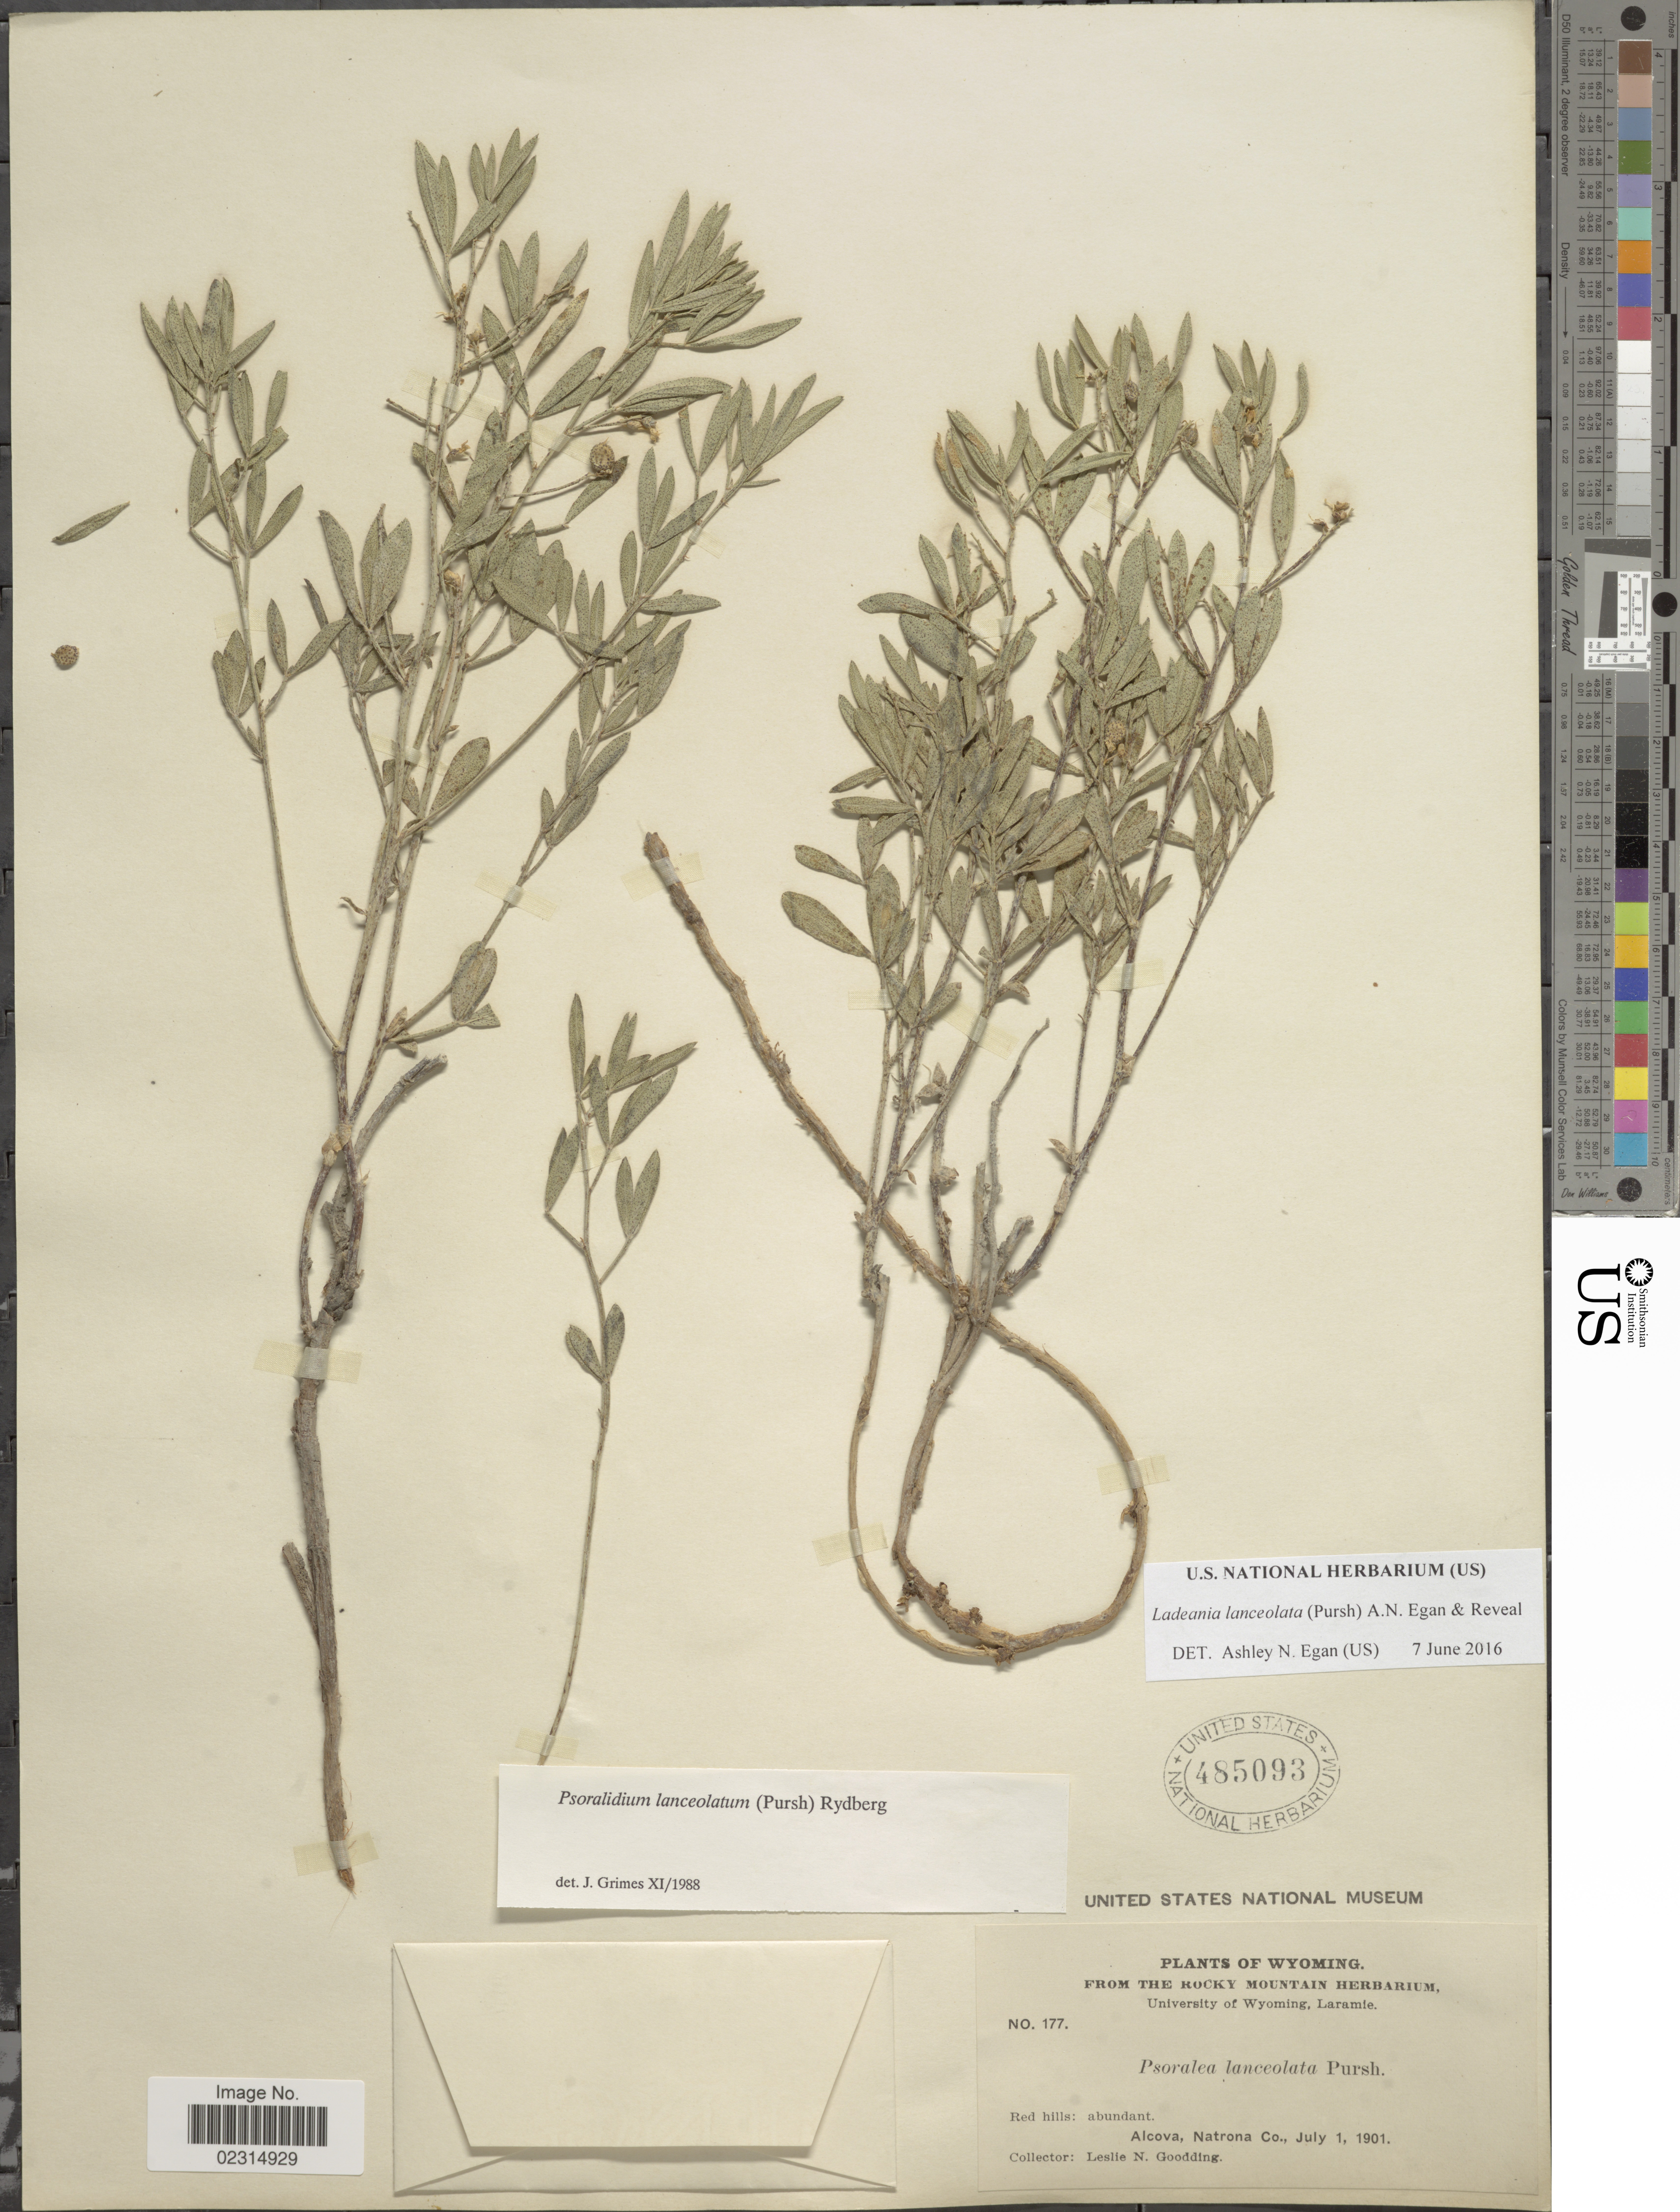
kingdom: Plantae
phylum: Tracheophyta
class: Magnoliopsida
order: Fabales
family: Fabaceae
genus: Ladeania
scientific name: Ladeania lanceolata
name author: (Pursh) A.N. Egan & Reveal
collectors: L. N. Goodding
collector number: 177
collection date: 1901-07-01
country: United States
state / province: Wyoming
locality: Red hills: abundant, Alcova, Natrona Co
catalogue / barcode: US 485093